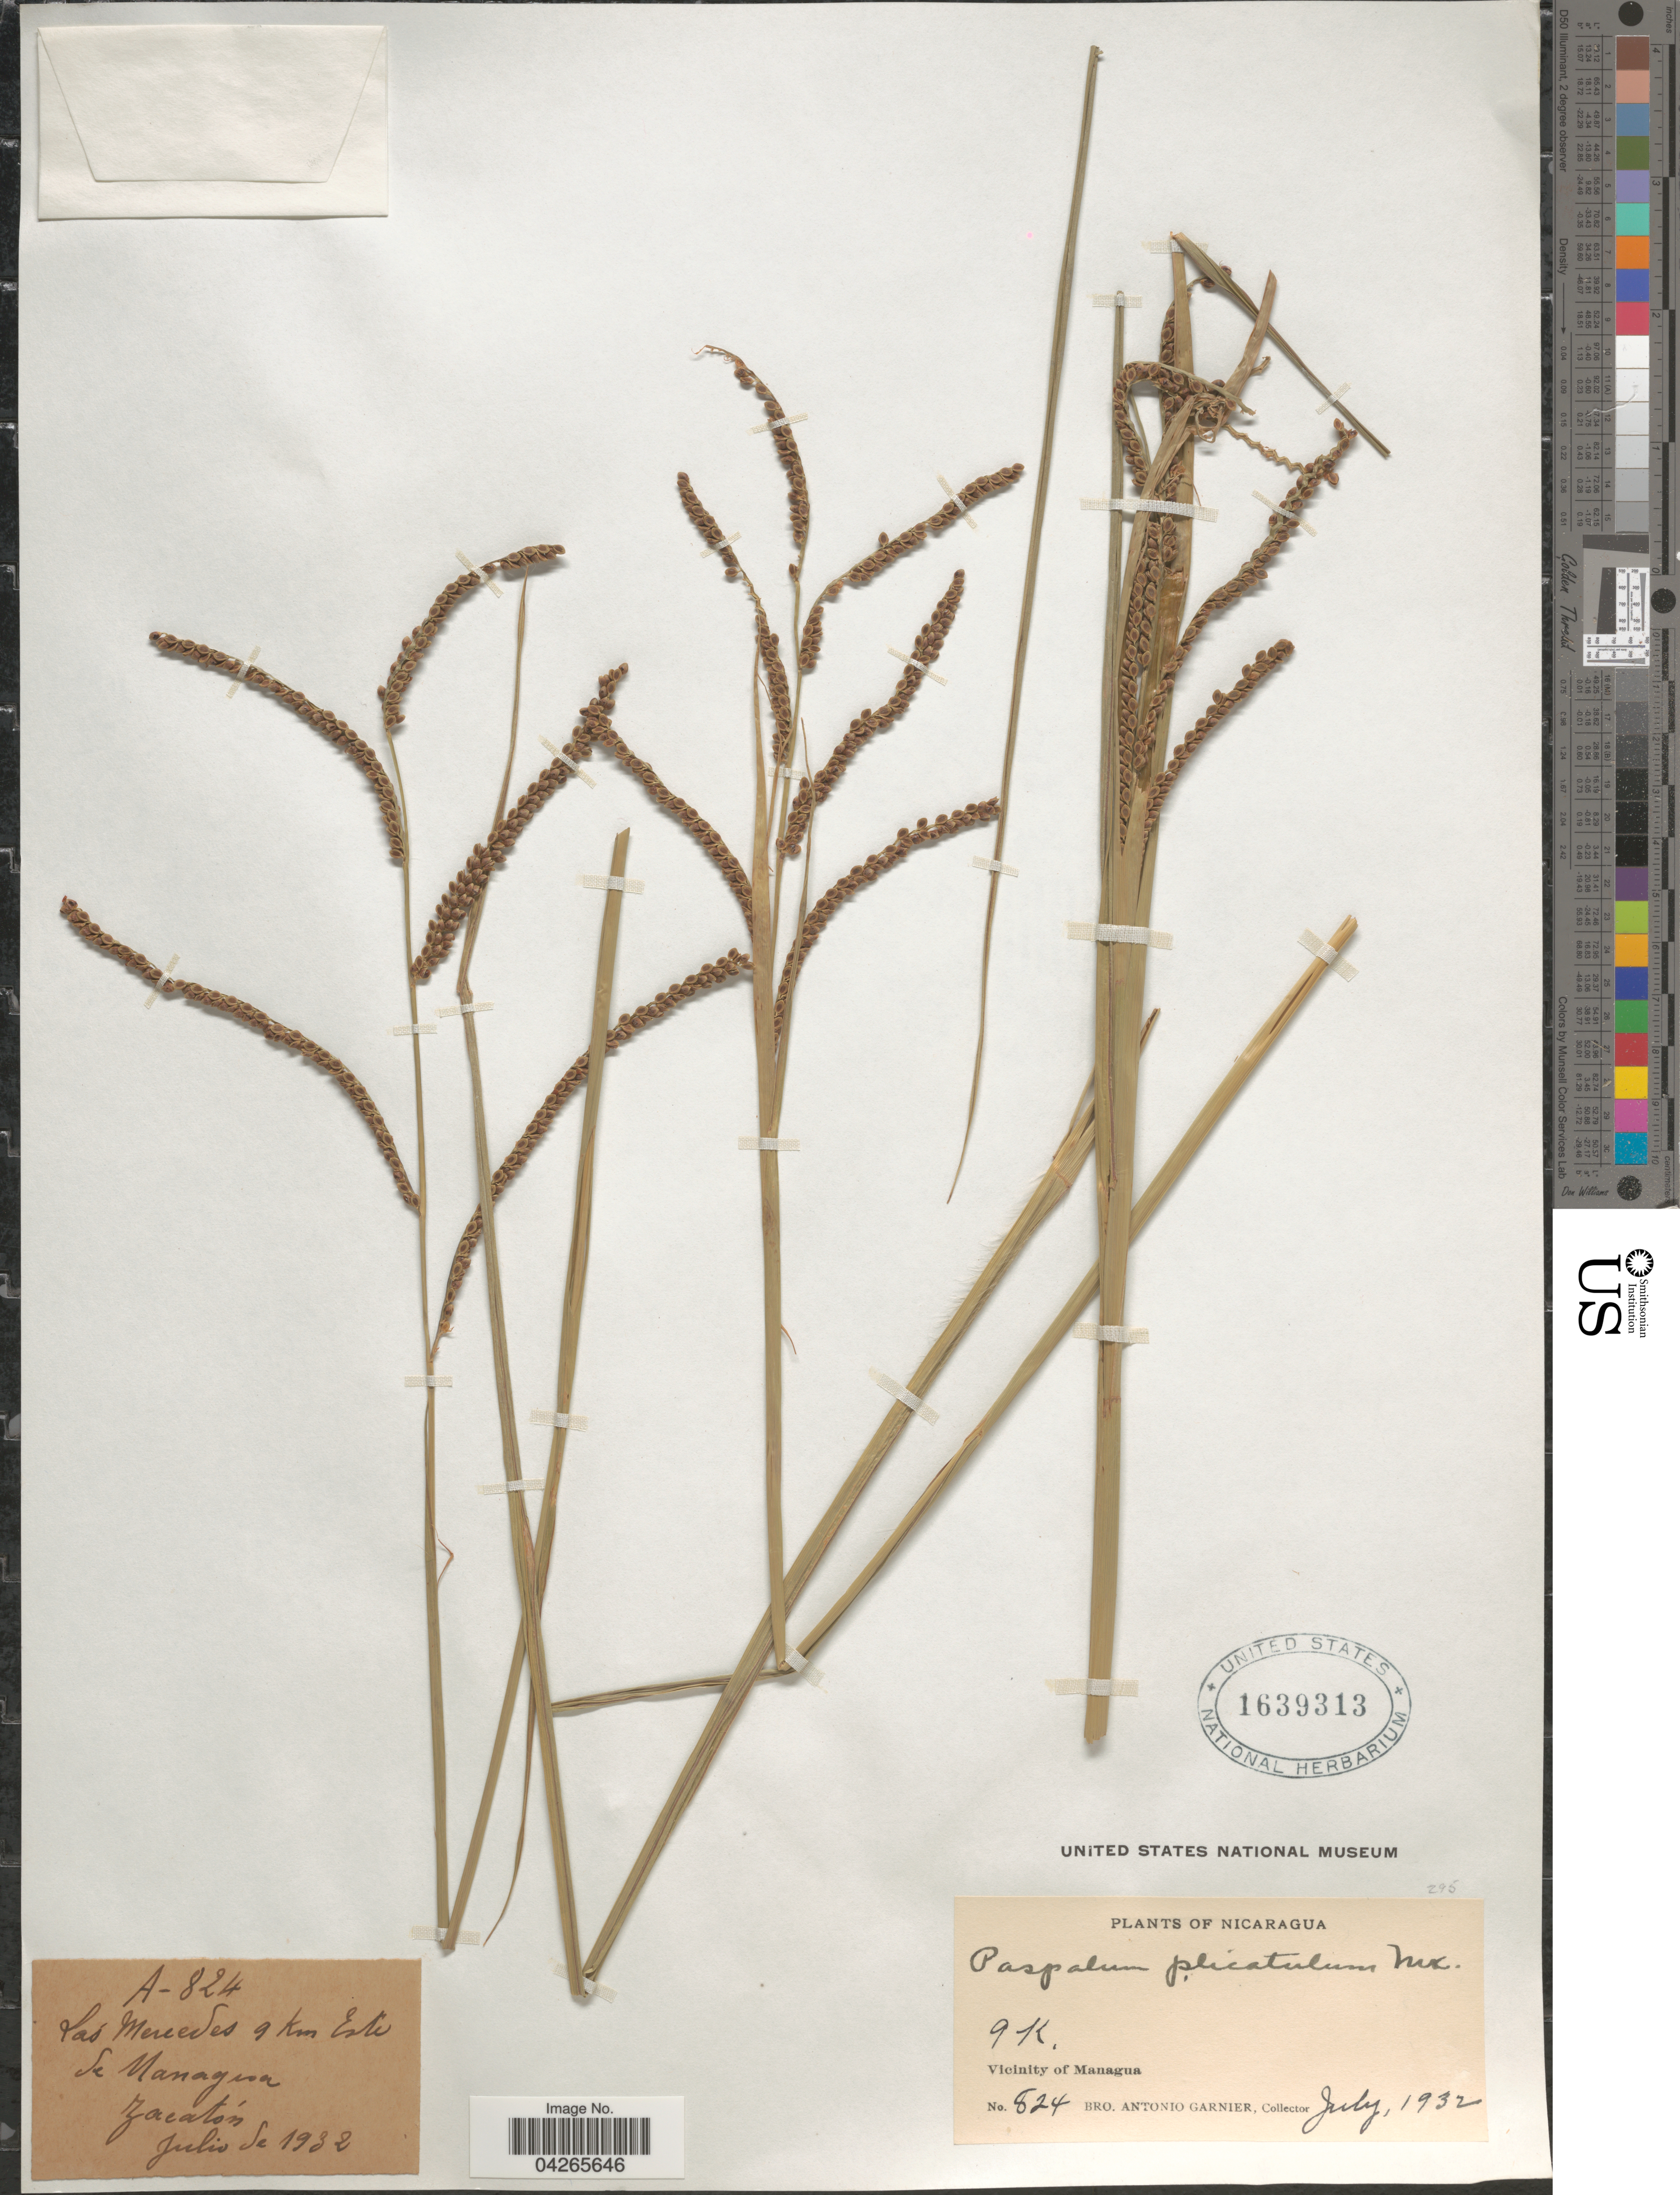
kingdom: Plantae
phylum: Tracheophyta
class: Liliopsida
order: Poales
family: Poaceae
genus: Paspalum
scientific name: Paspalum plicatulum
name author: Michx.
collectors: Bro. A. Garnier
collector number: A-824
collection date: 1932-07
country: Nicaragua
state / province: Managua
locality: Las Mercedes 9 km Este de Managua. Zacatán. 9 K. Vicinity of Managua.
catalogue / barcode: US 1639313